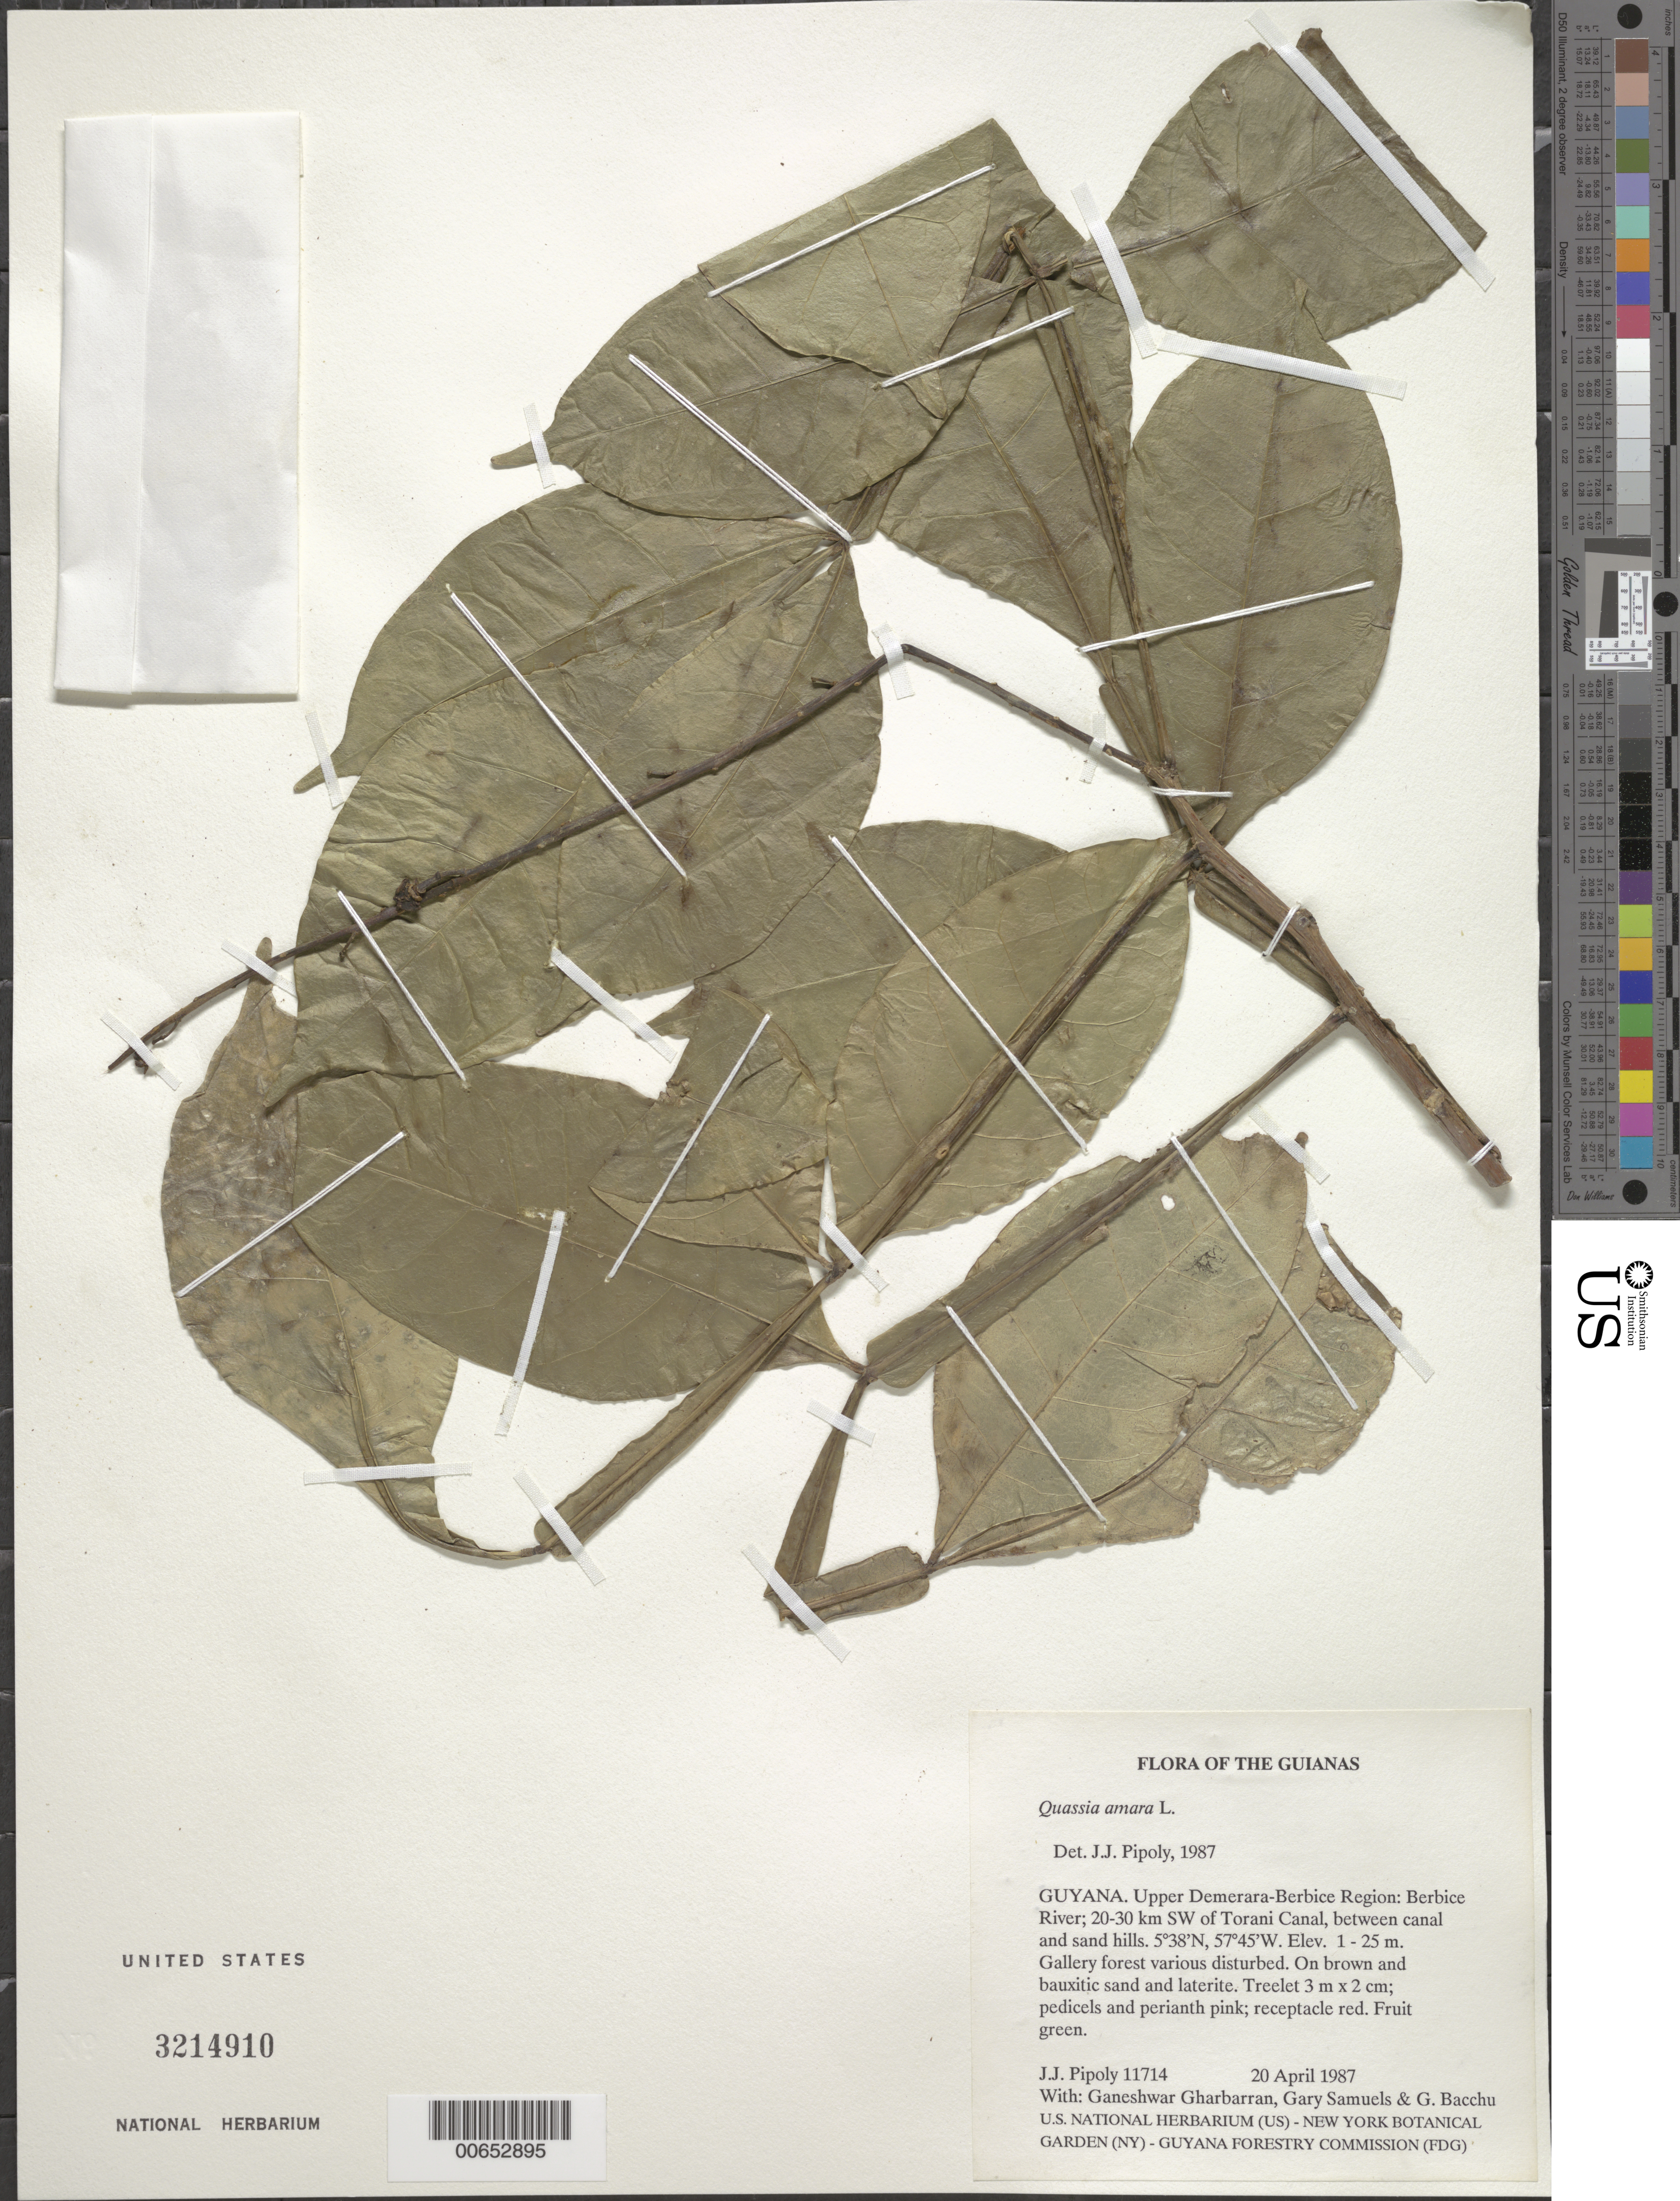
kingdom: Plantae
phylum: Tracheophyta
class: Magnoliopsida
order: Sapindales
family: Simaroubaceae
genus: Quassia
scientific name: Quassia amara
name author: L.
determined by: Pipoly, J. J., III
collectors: J. J. Pipoly, G. Gharbarran, G. Samuels & G. Bacchus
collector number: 11714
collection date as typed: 20 April 1987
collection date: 1987-04-20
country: Guyana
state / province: U. Demerara-Berbice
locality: Berbice River; 20-30 km SW of Torani Canal, between canal and sand hills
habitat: Gallery forest various disturbed. On brown and bauxitic sand and laterite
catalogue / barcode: US 3214910